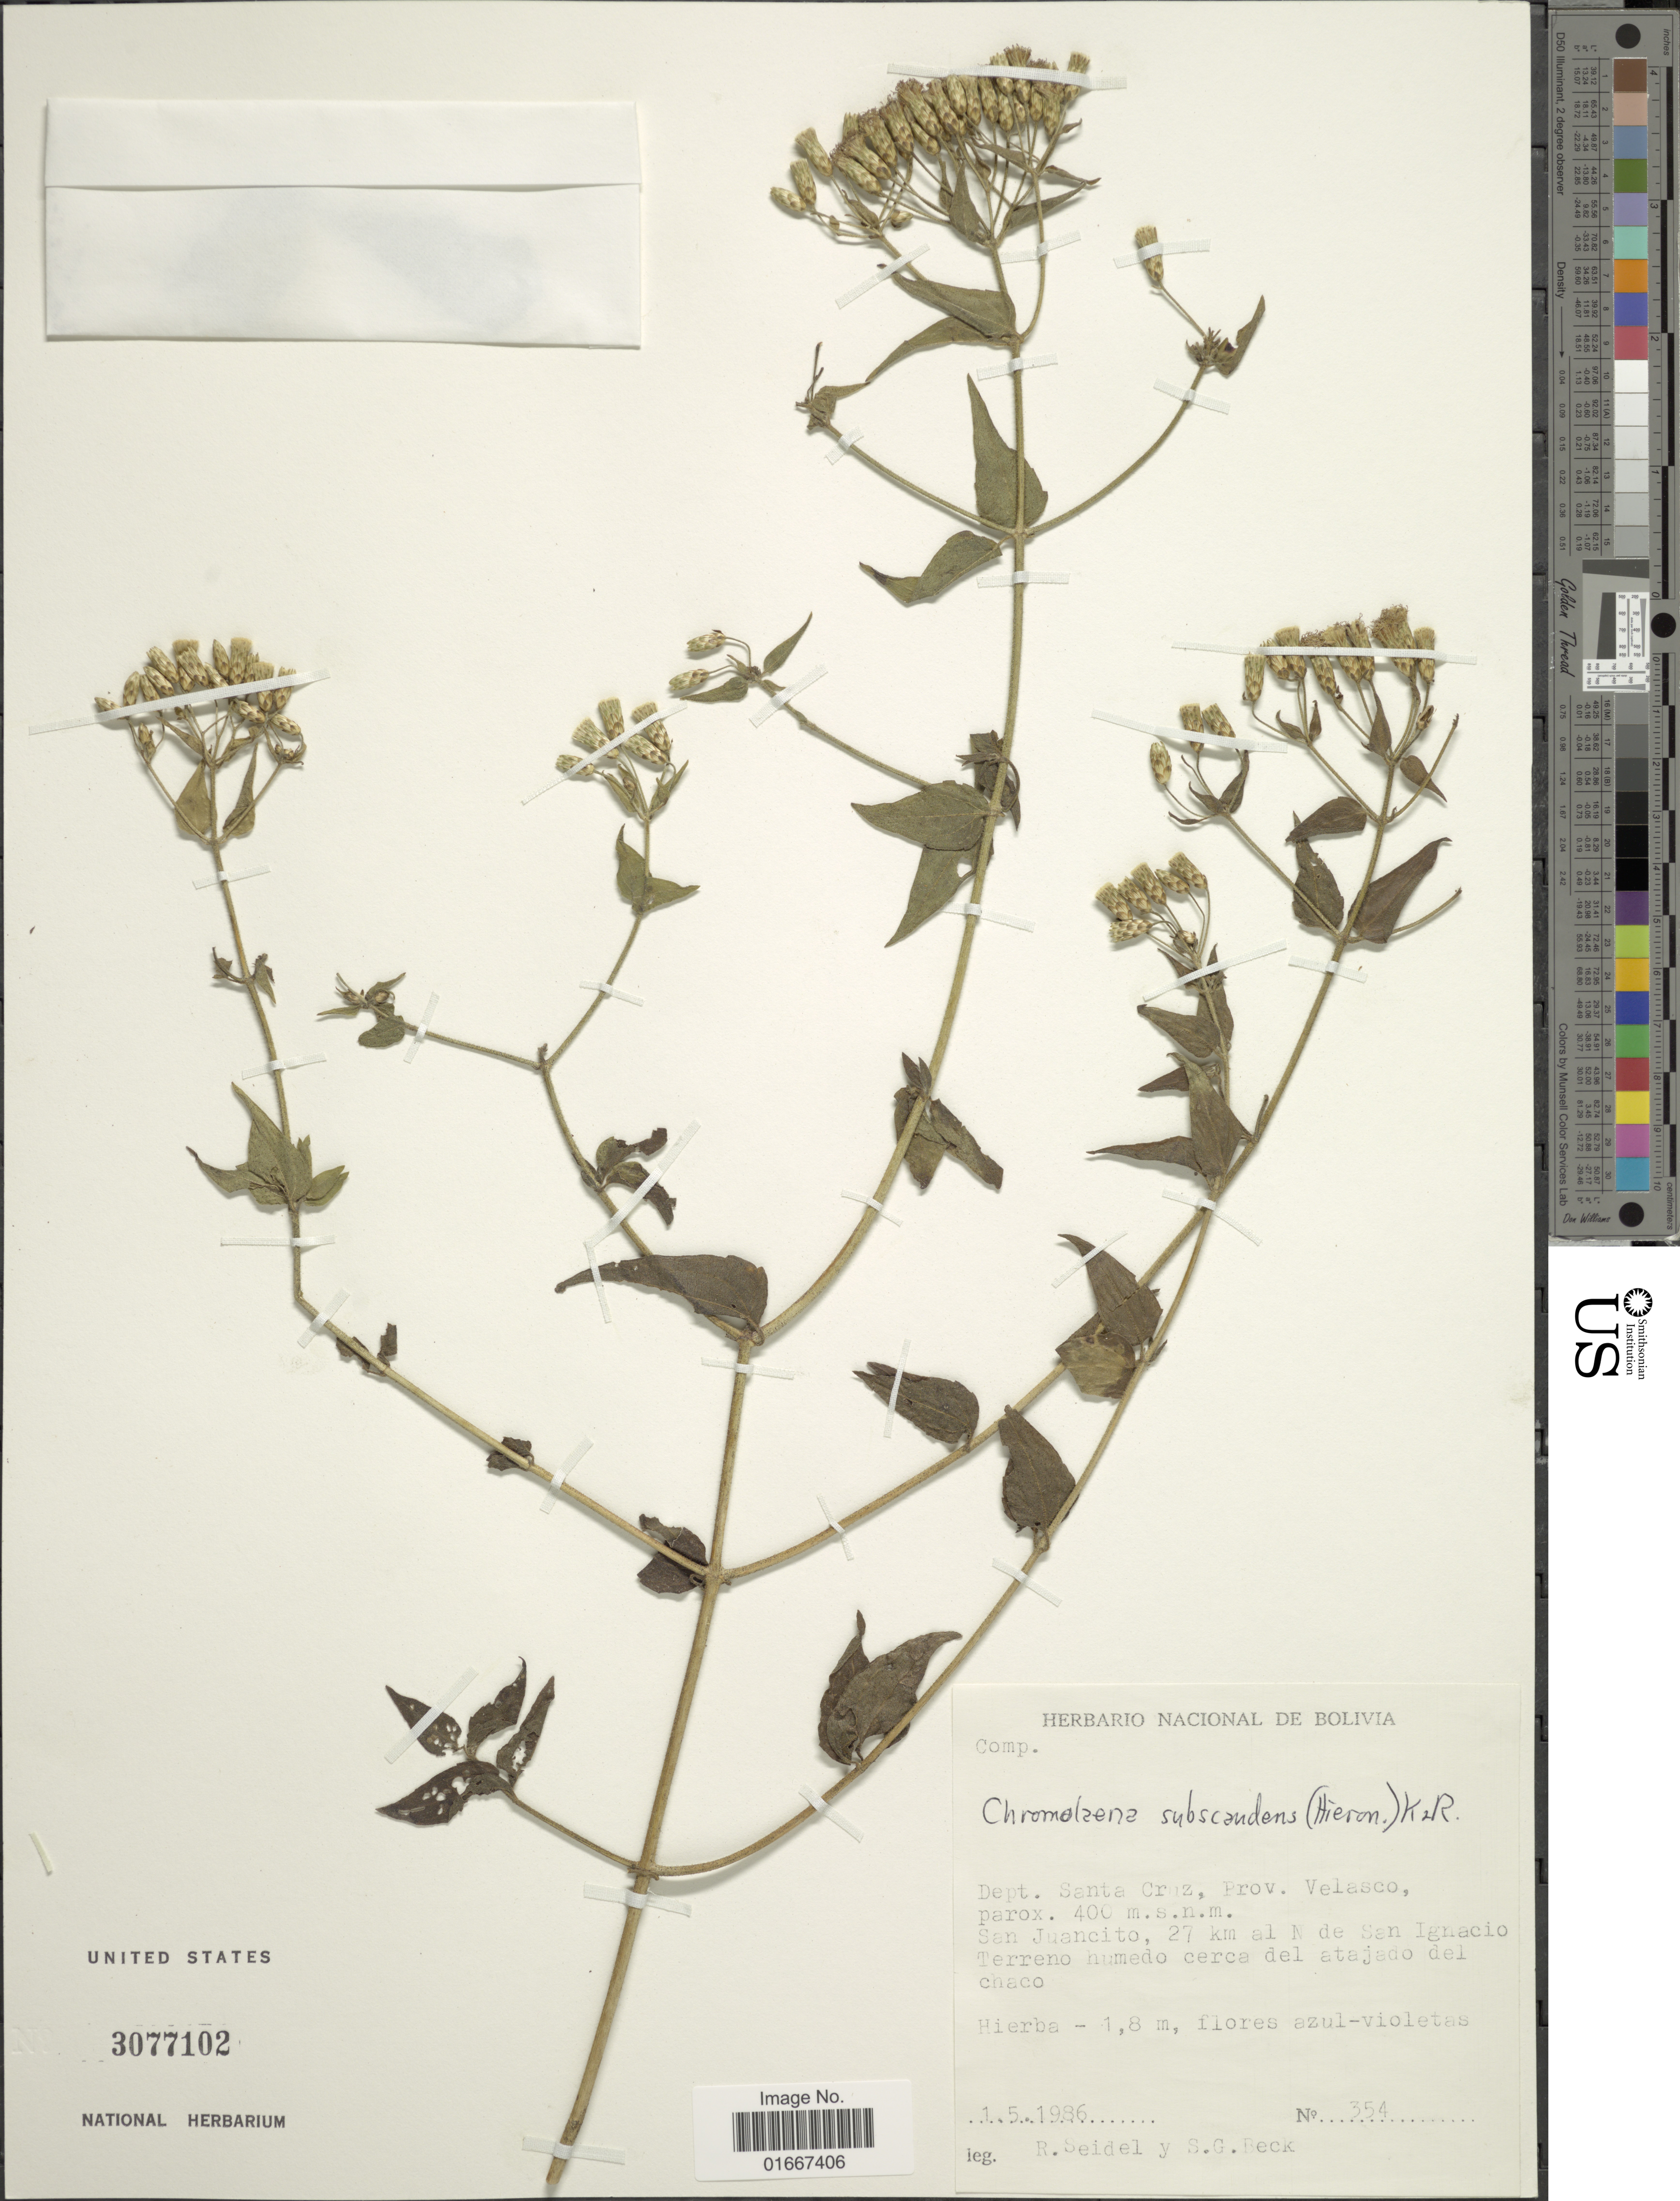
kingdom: Plantae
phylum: Tracheophyta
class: Magnoliopsida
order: Asterales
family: Asteraceae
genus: Chromolaena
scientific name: Chromolaena odorata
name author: (L.) R.M. King & H. Rob.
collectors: R. Seidel & S. G. Beck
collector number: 354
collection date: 1986-05-01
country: Bolivia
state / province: Santa Cruz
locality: Prov. Velasco, San Juancito, 27 km al N de San Ignacio Terreno humedo cerca del atajado del chaco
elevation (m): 400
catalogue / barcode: US 3077102